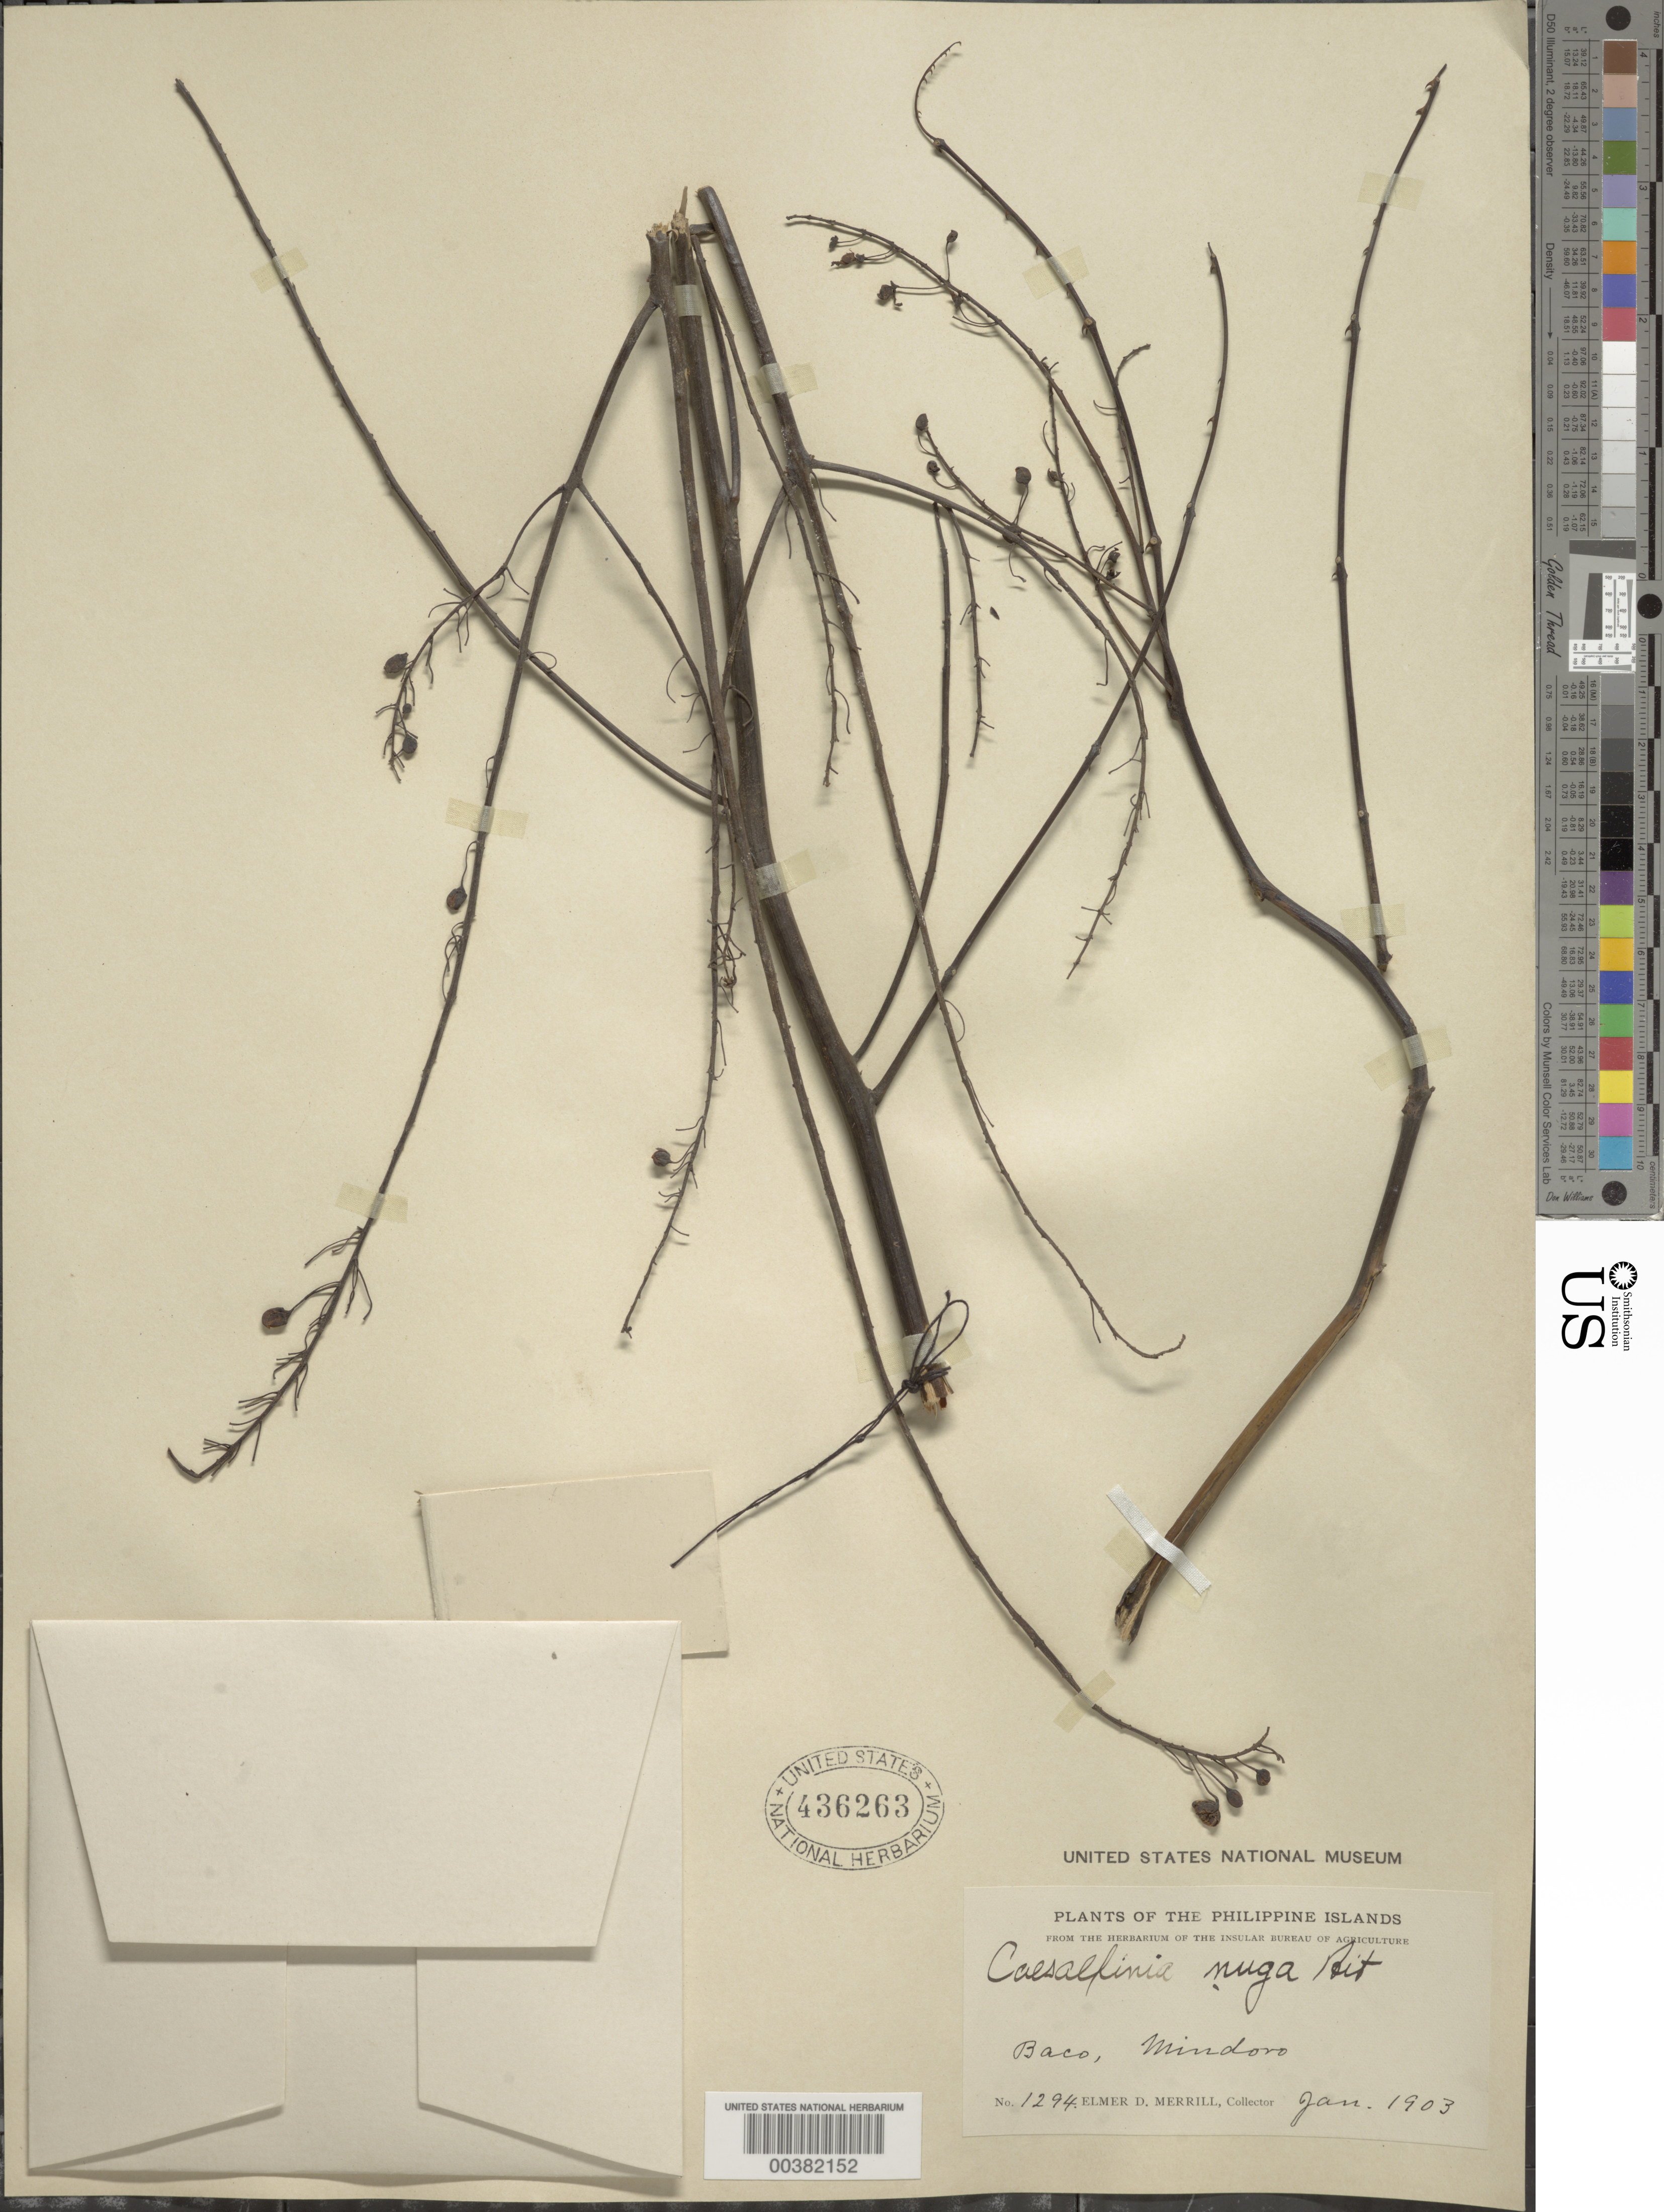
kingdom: Plantae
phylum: Tracheophyta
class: Magnoliopsida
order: Fabales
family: Fabaceae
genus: Ticanto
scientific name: Ticanto crista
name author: (L.) R. Clark & Gagnon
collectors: E. D. Merrill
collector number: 1294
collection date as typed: Jan 1903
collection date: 1903-01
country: Philippines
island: Mindoro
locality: Baco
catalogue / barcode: US 436263